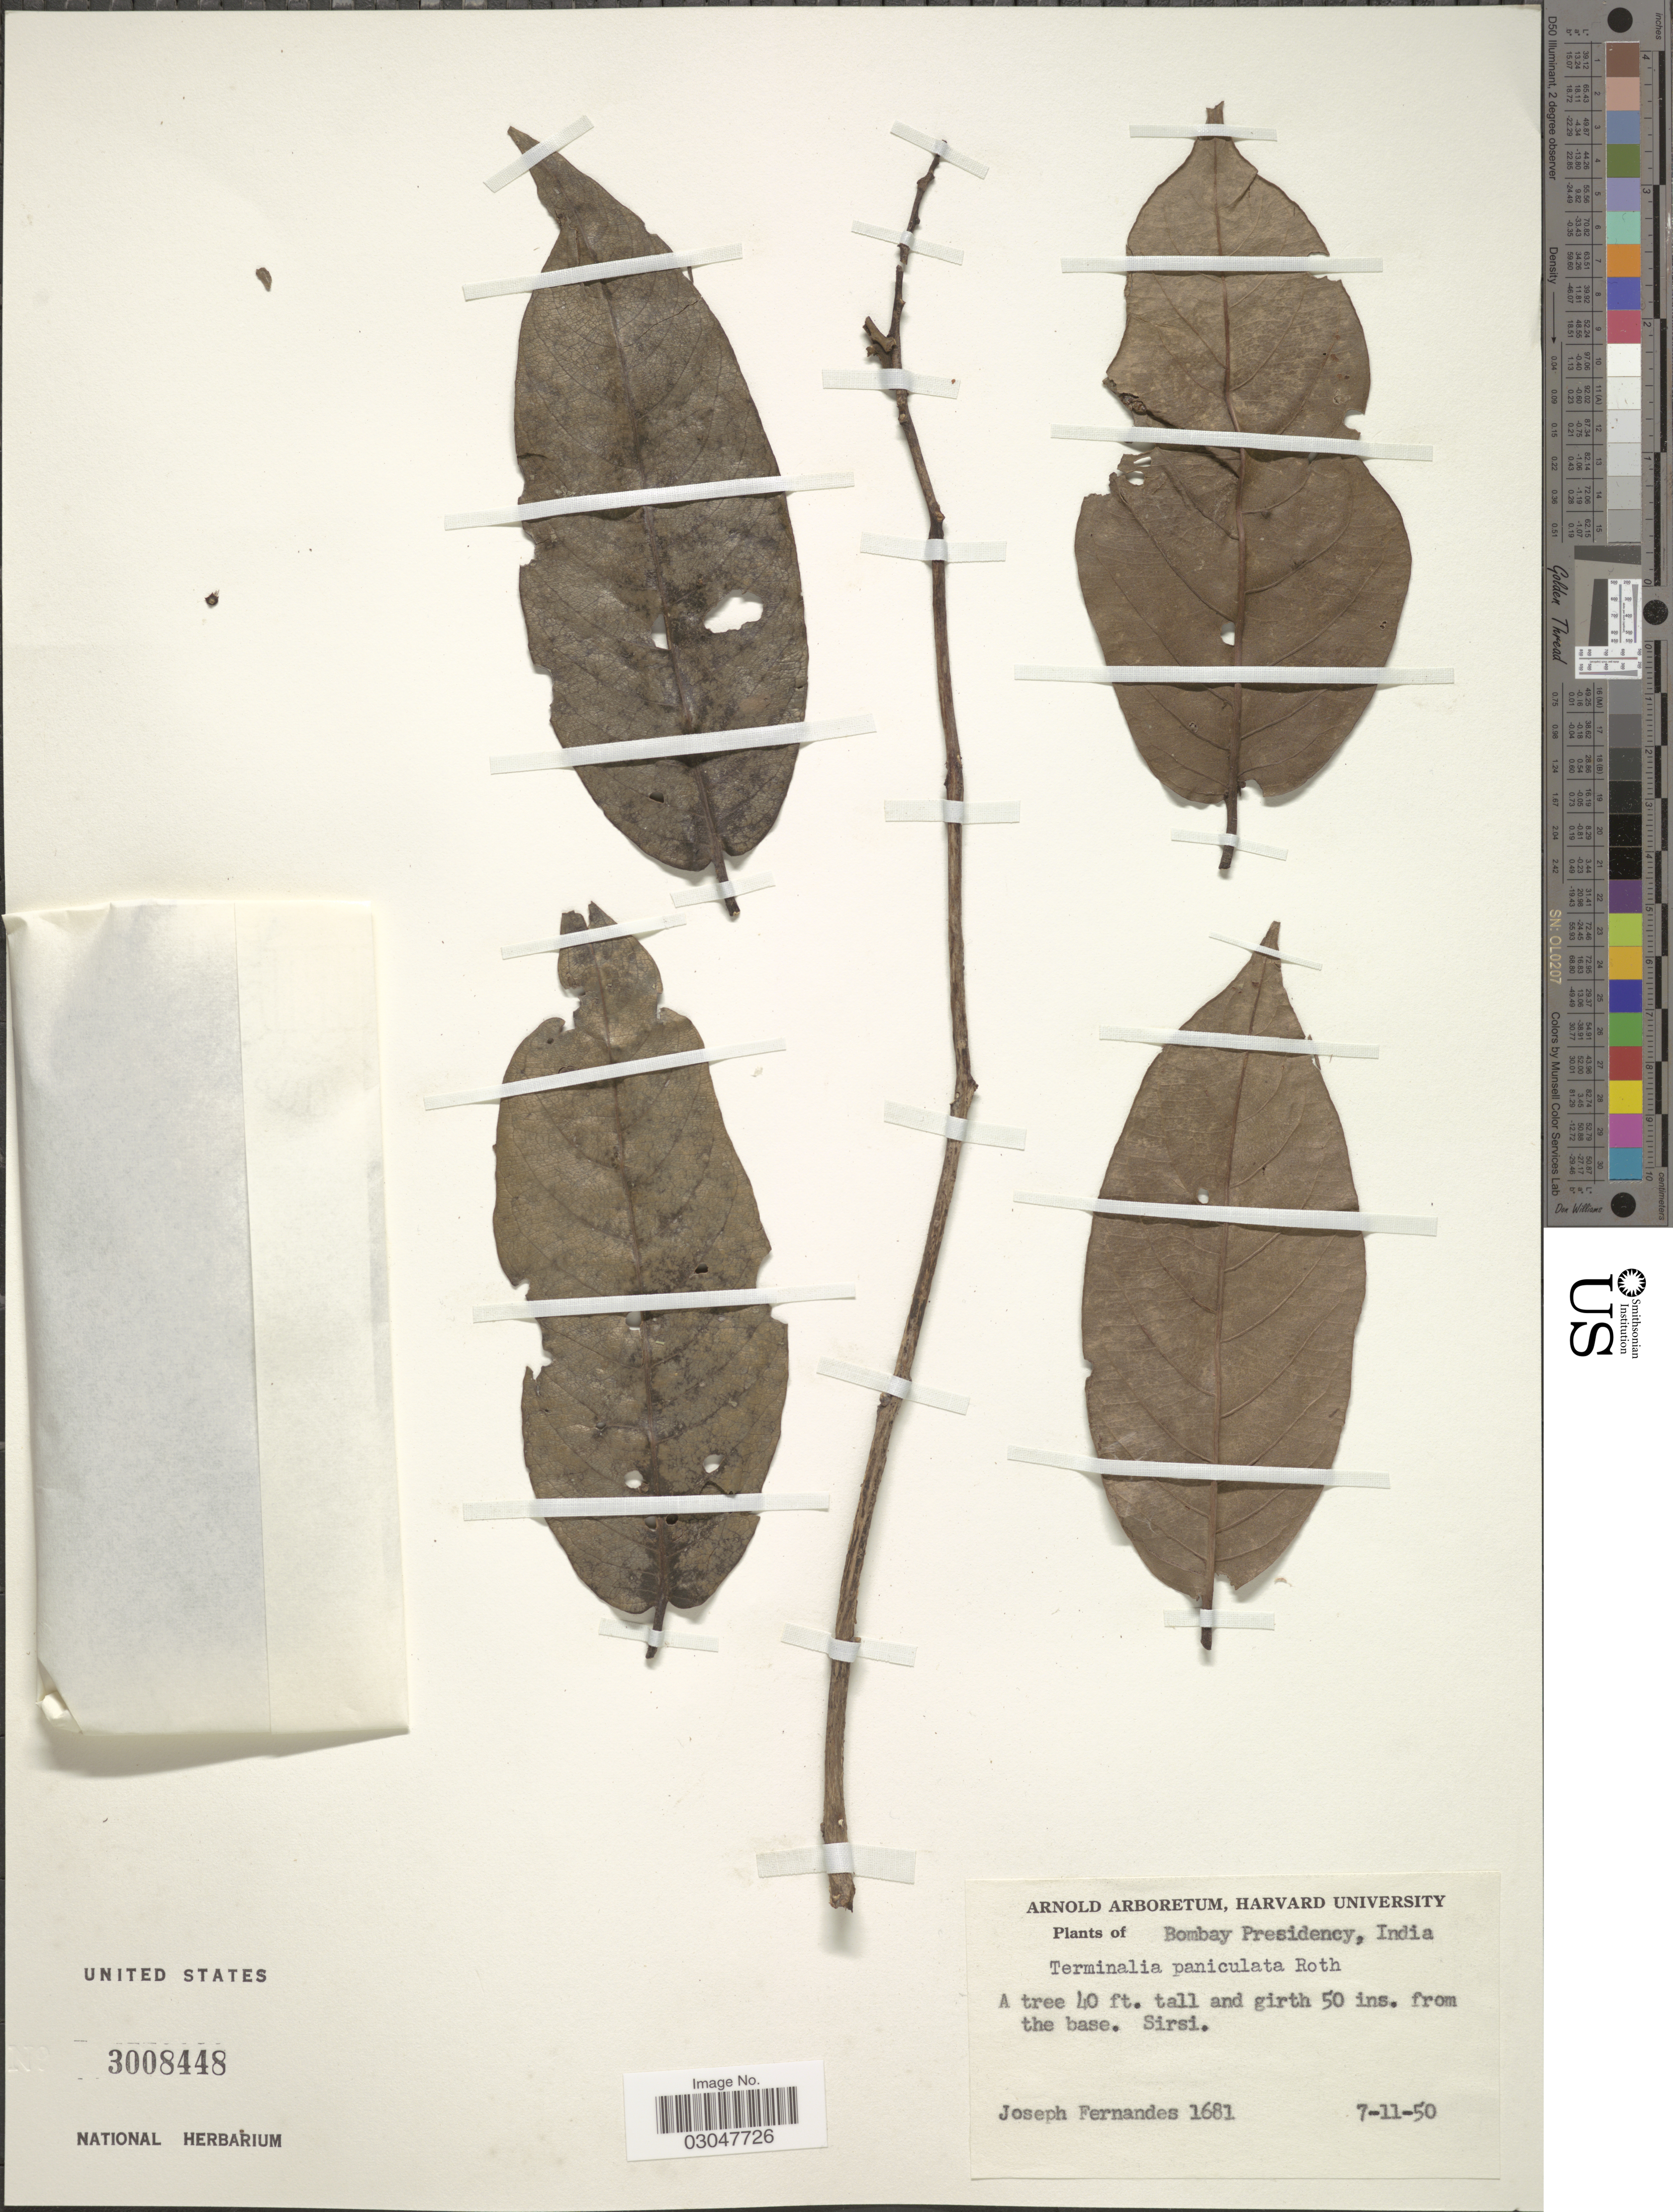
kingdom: Plantae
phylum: Tracheophyta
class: Magnoliopsida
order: Myrtales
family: Combretaceae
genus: Terminalia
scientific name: Terminalia paniculata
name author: Roth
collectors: J. Fernandes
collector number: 1681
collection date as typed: Transcribed d/m/y: 7/11/50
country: India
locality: Bombay Presidency. Sirsi.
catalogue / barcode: US 3008448